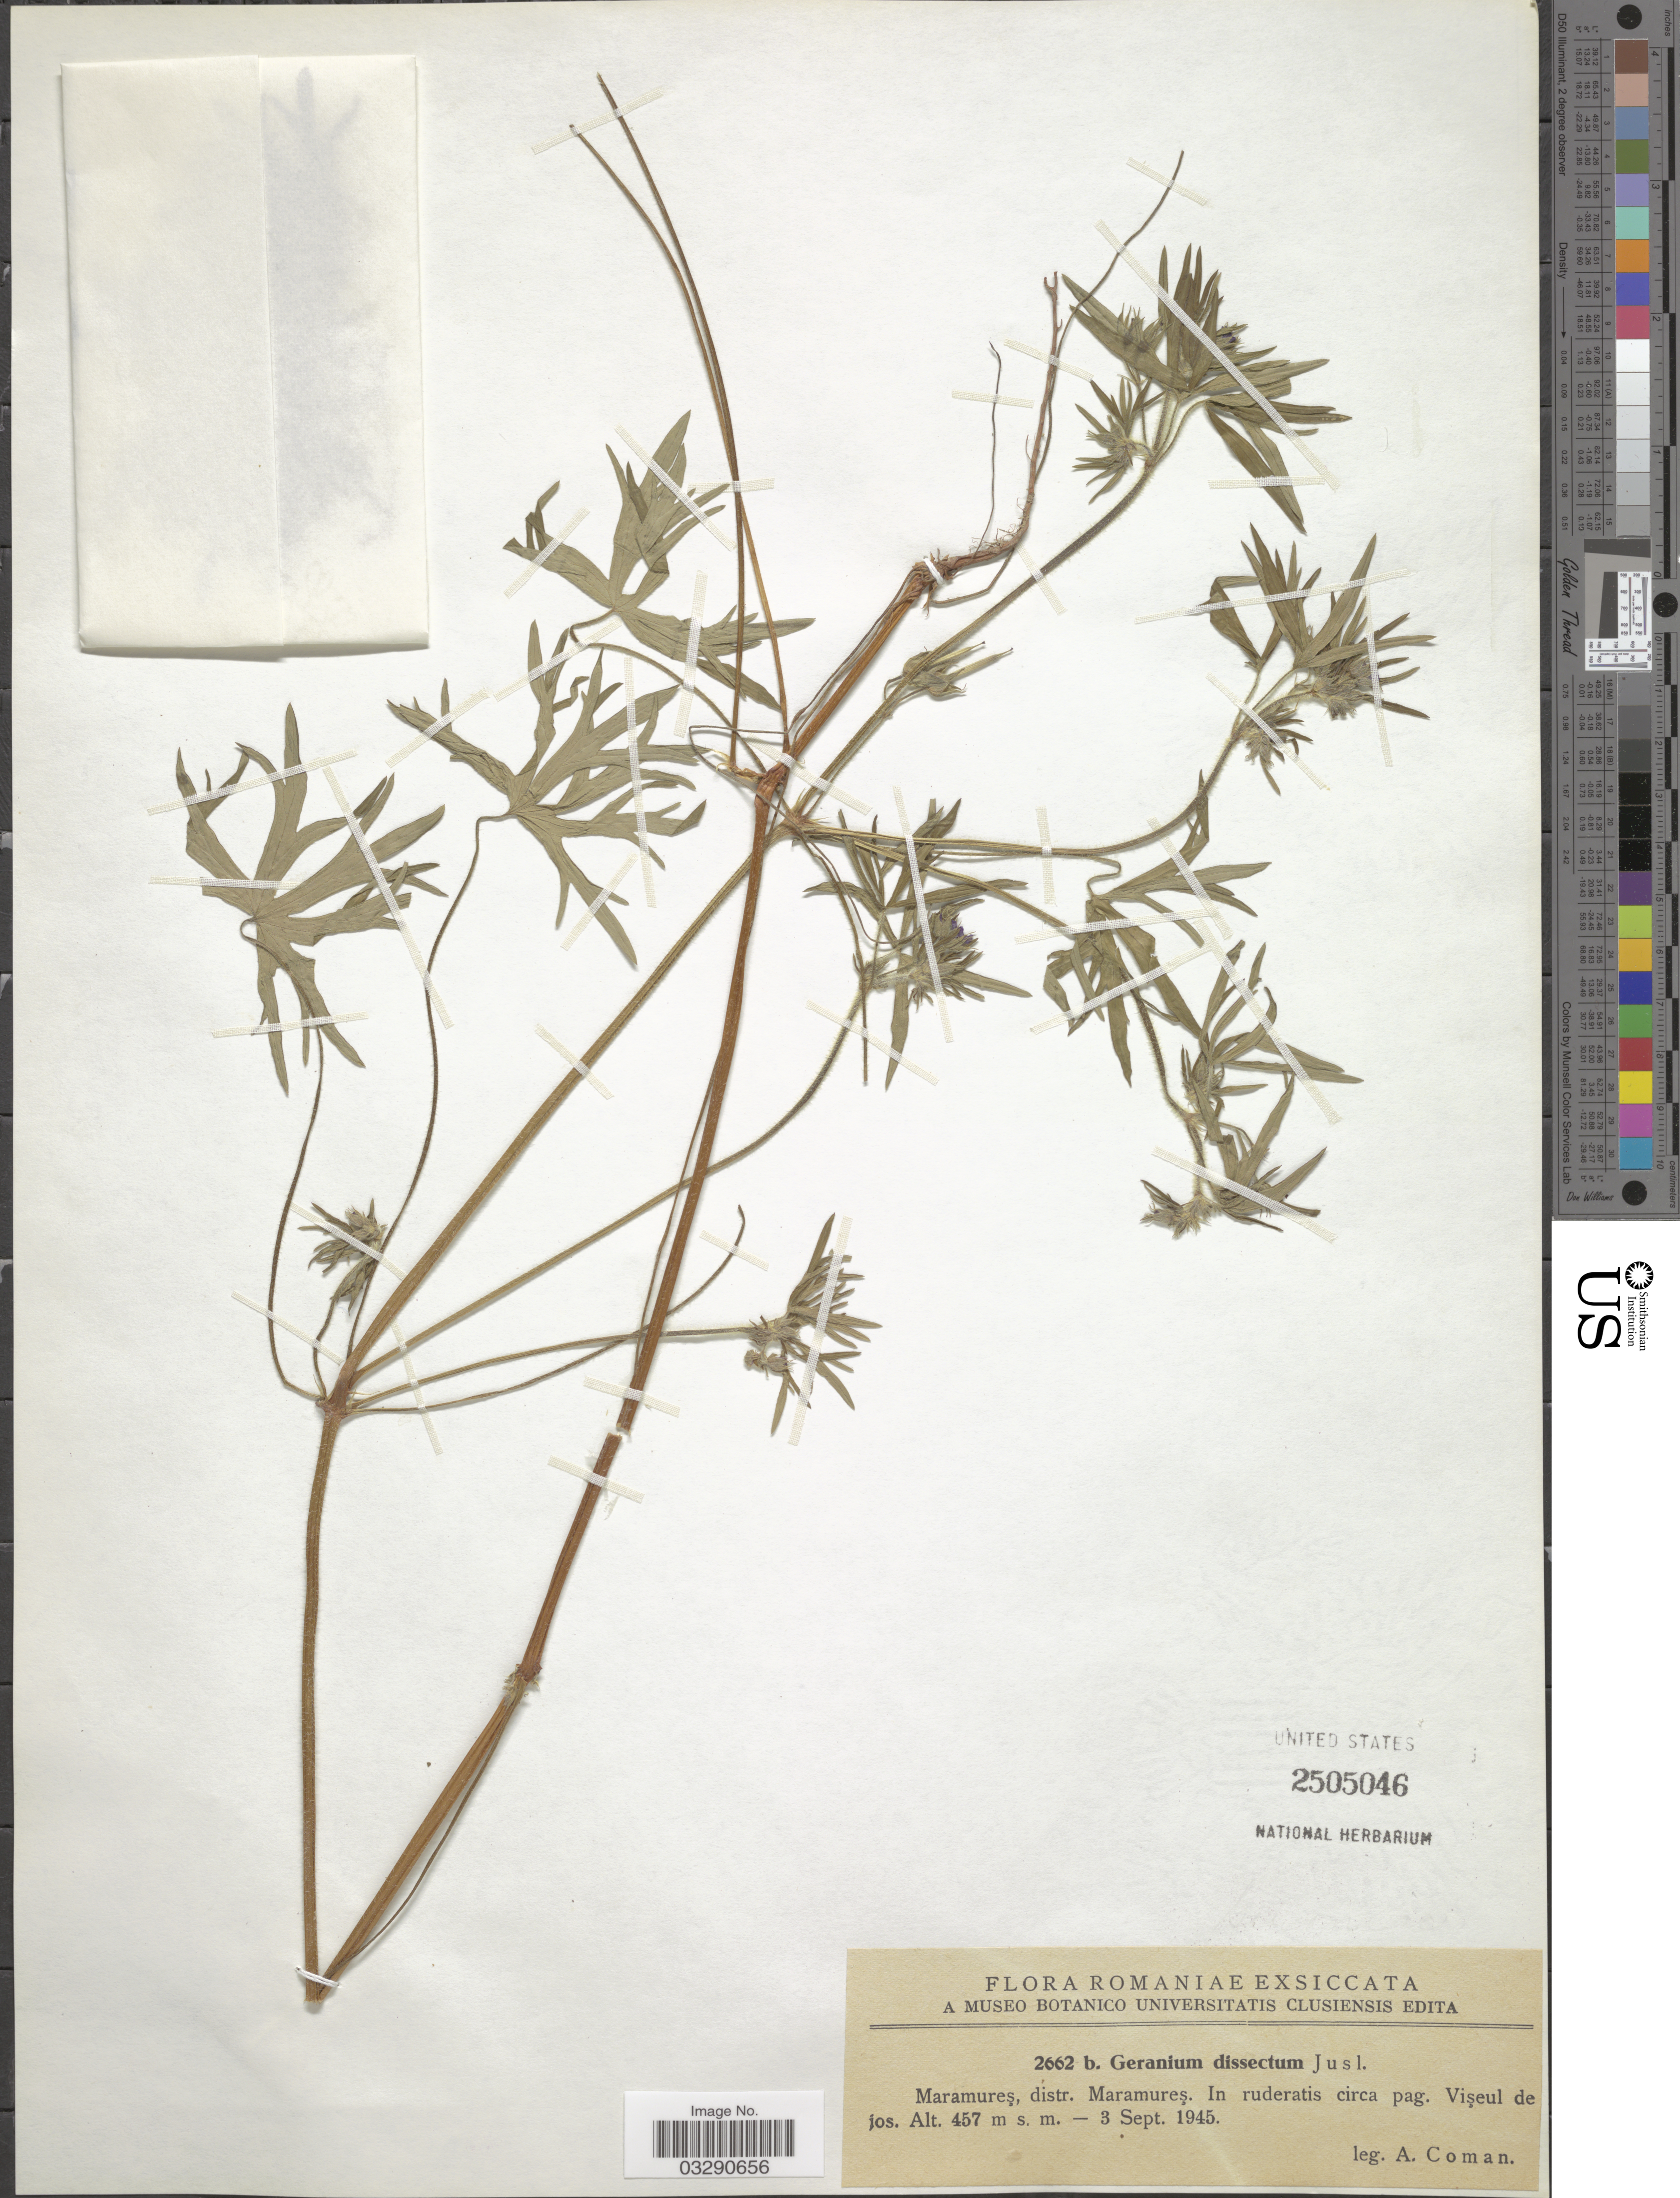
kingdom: Plantae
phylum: Tracheophyta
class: Magnoliopsida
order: Geraniales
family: Geraniaceae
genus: Geranium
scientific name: Geranium dissectum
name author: L.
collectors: A. Coman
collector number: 2662b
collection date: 1945-09-03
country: Romania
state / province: Maramures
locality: Maramureş, distr. Maramureş. In ruderatis circa pag. Vişeul de jos.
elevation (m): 457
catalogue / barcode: US 2505046